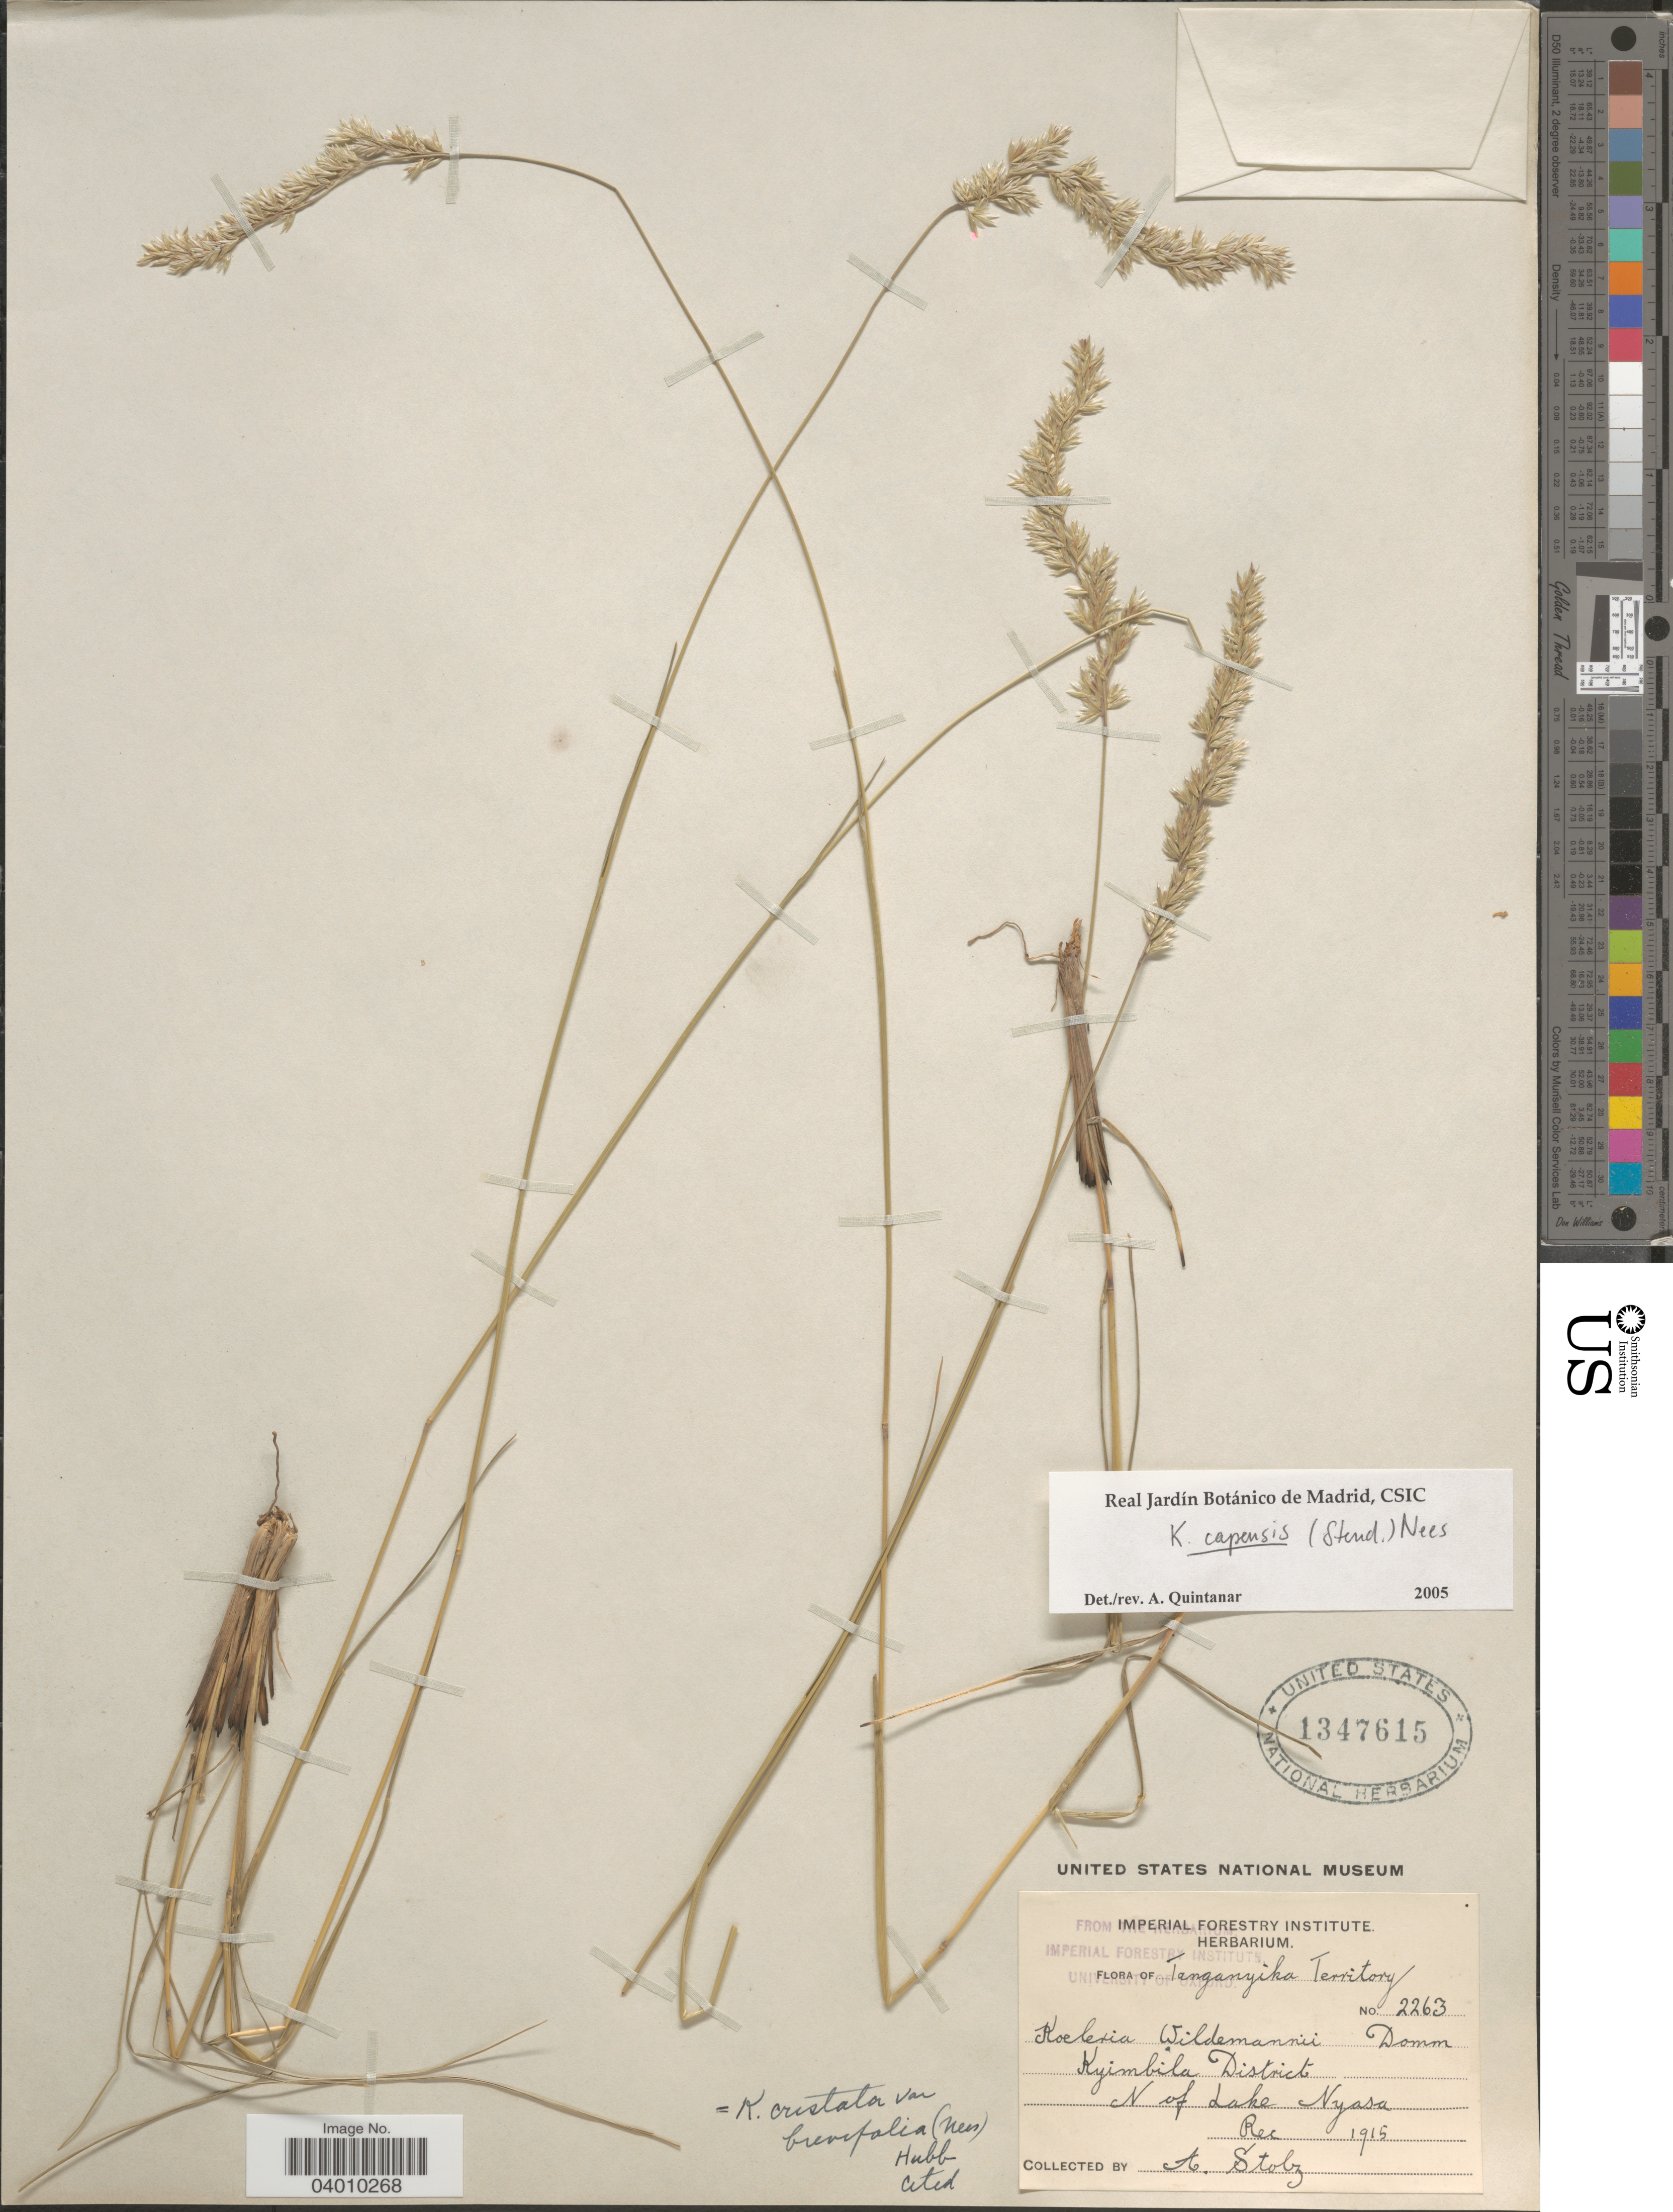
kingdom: Plantae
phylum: Tracheophyta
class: Liliopsida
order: Poales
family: Poaceae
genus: Koeleria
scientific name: Koeleria capensis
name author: (Steud.) Nees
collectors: A. Stolz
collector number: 2263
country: Tanzania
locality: Tanganyika Territory. Kyimbila District. N of Lake Nyasa.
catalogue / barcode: US 1347615